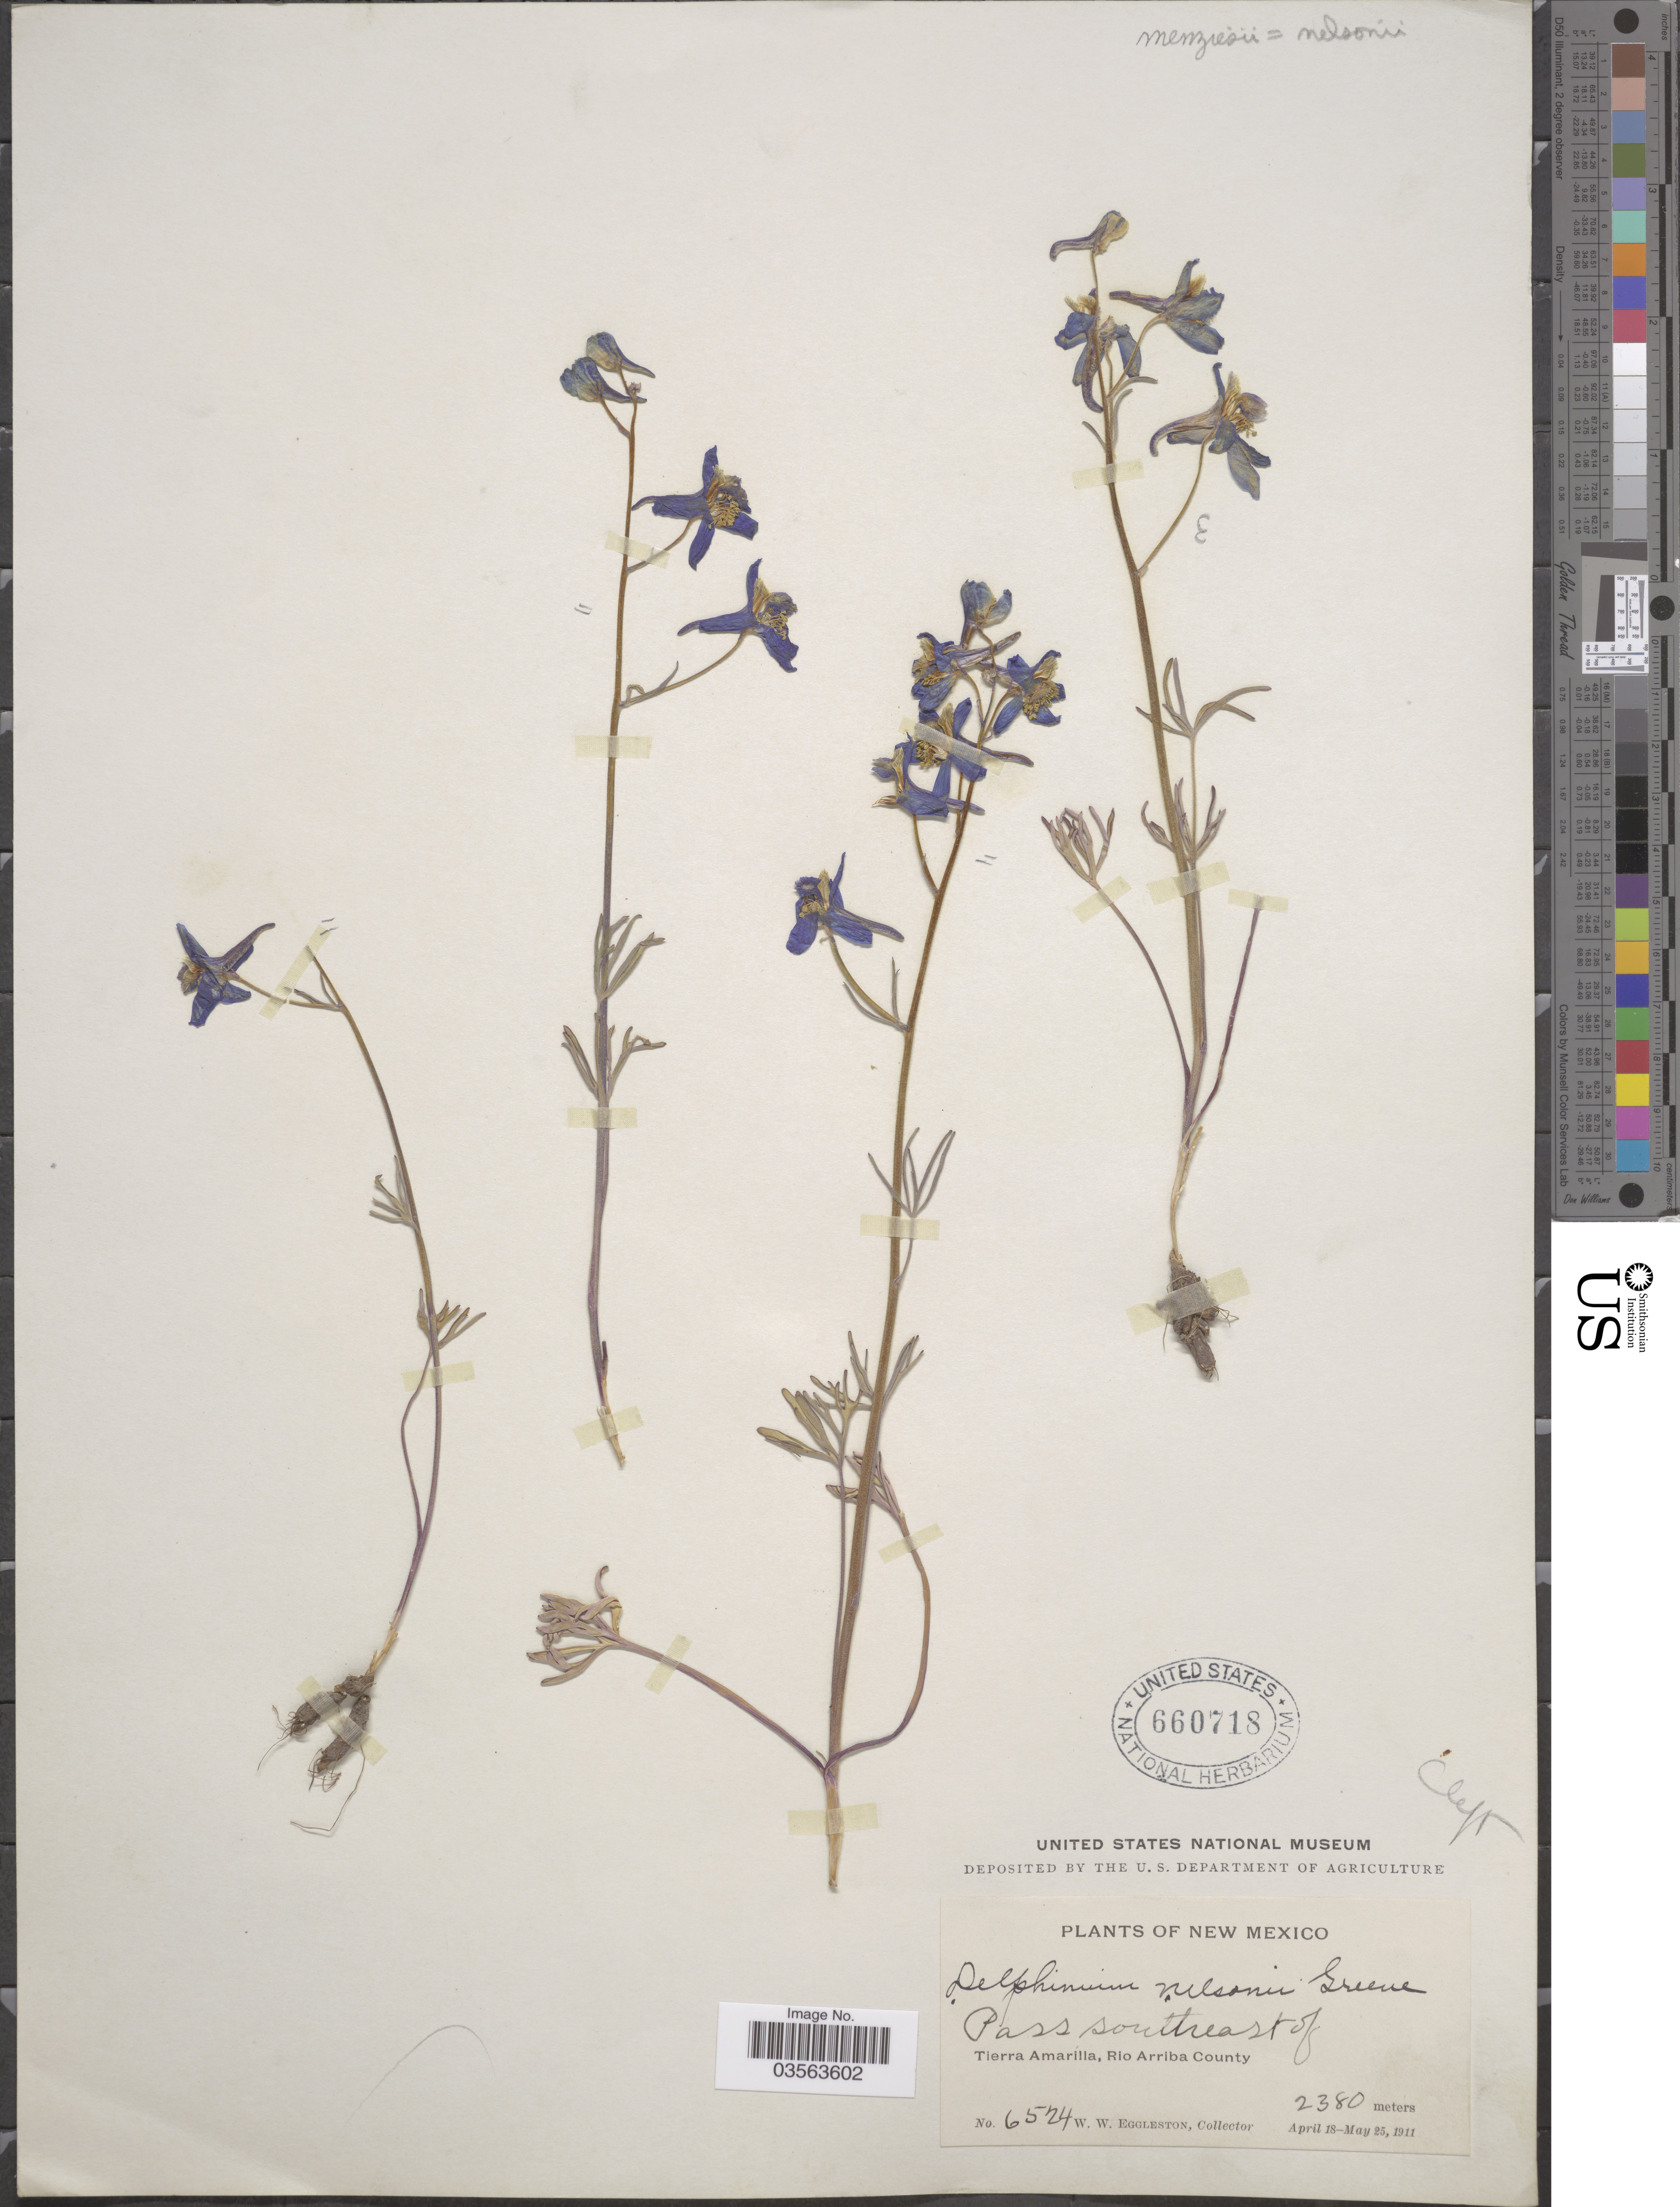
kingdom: Plantae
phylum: Tracheophyta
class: Magnoliopsida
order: Ranunculales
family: Ranunculaceae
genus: Delphinium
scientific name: Delphinium nelsonii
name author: Greene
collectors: W. W. Eggleston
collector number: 6524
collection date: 1911-04-18/1911-05-25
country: United States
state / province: New Mexico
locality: Pass southeast of Tierra Amarilla, Rio Arriba County.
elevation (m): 2380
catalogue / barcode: US 660718